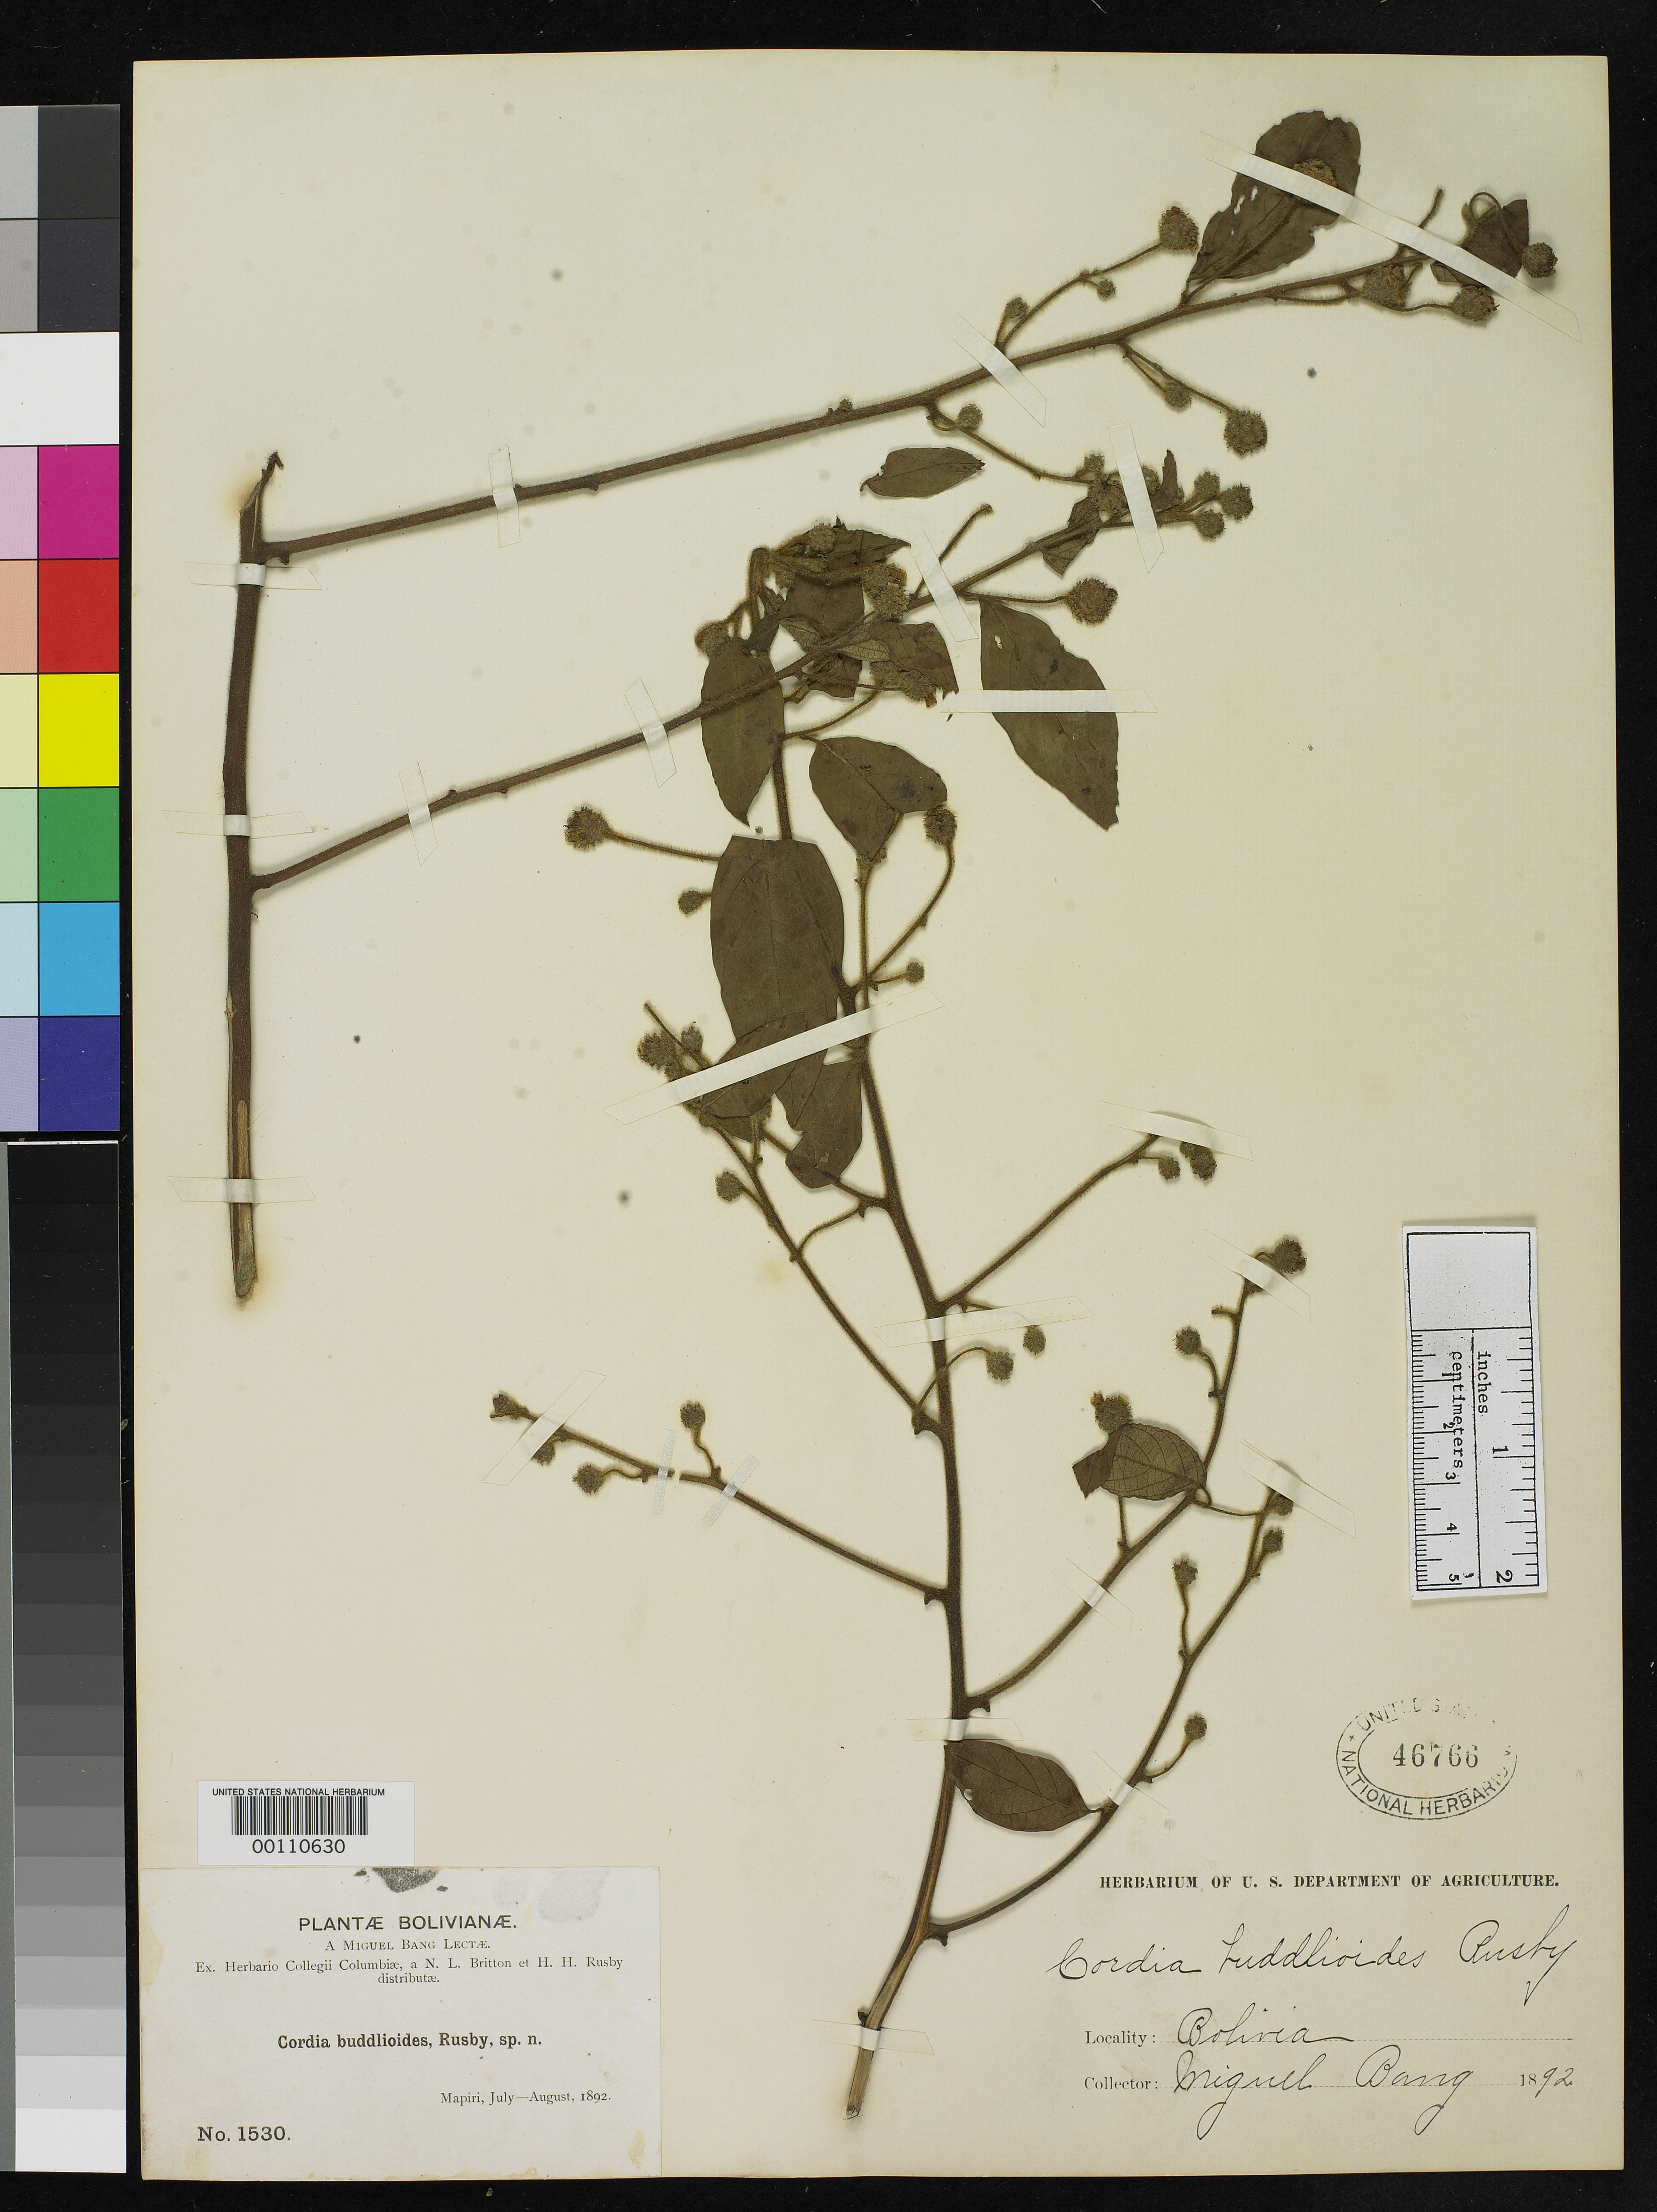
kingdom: Plantae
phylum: Tracheophyta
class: Magnoliopsida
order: Boraginales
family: Cordiaceae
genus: Cordia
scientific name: Cordia buddleoides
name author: Rusby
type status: Isotype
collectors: M. Bang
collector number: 1530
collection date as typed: Jul 1892 to -- Aug 1892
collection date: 1892-07/1892-08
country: Bolivia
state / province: La Paz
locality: Mapiri.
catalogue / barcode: US 46766